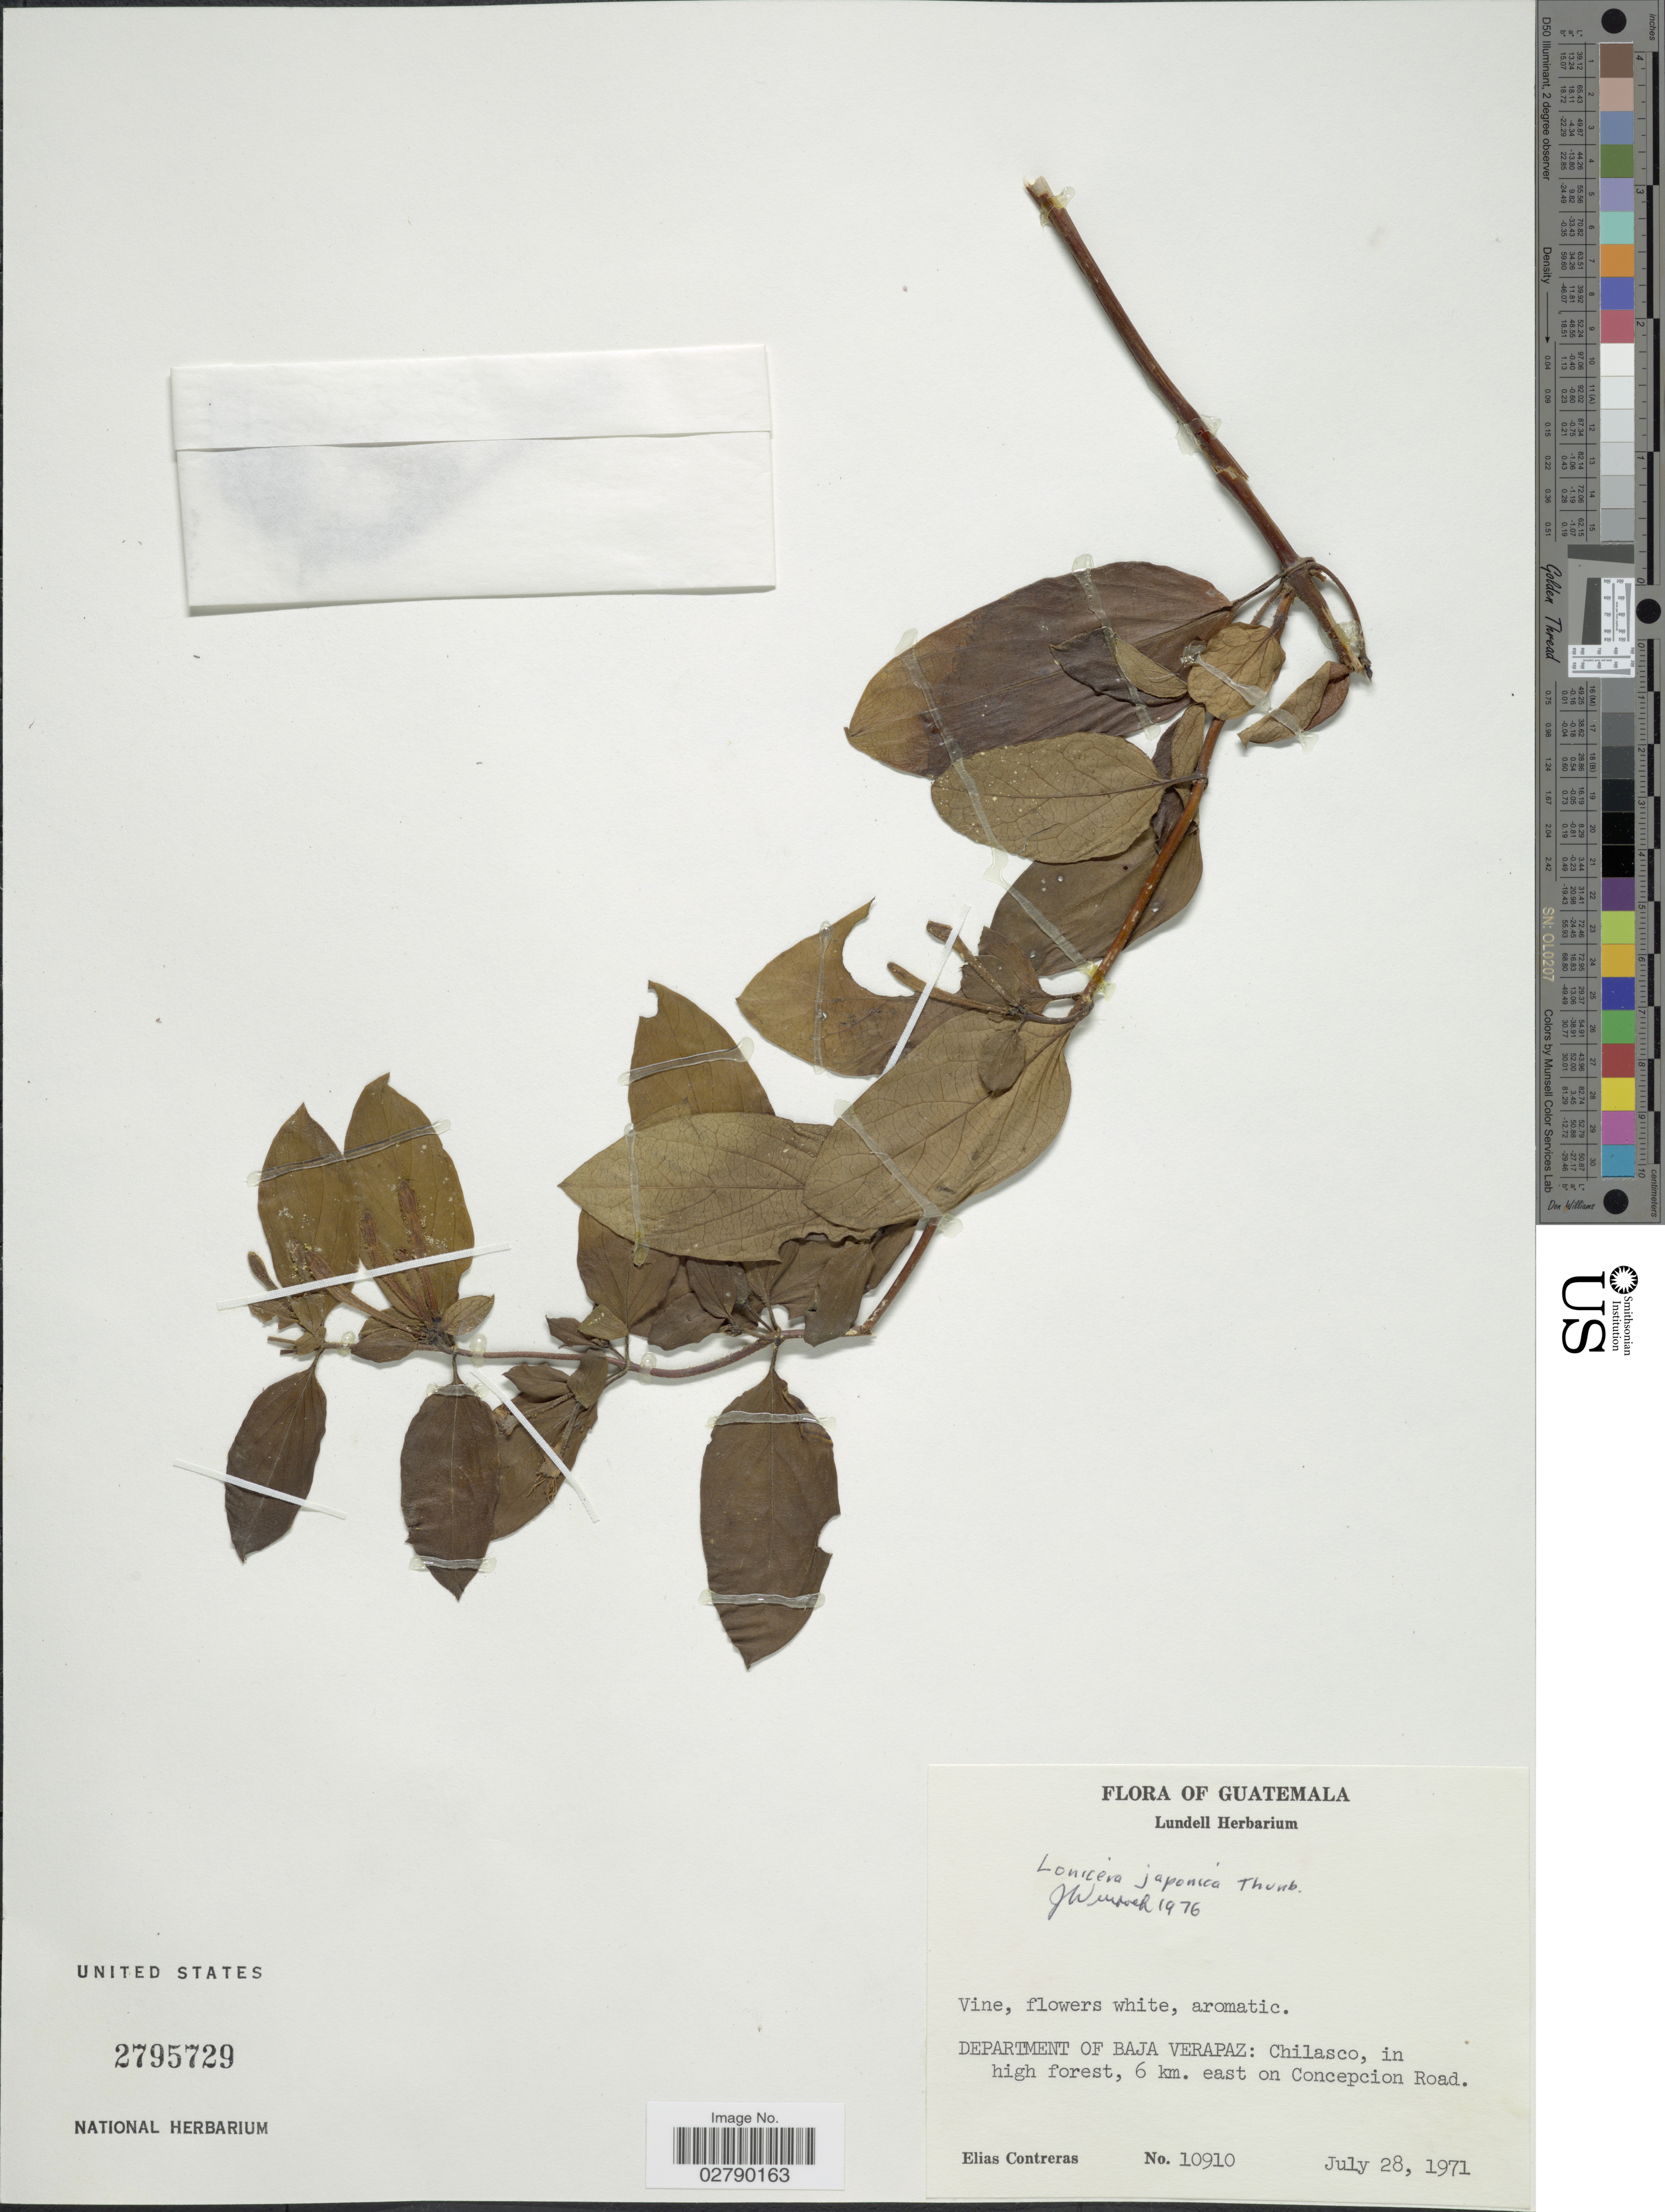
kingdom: Plantae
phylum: Tracheophyta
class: Magnoliopsida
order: Dipsacales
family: Caprifoliaceae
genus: Lonicera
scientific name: Lonicera japonica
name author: Thunb.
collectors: E. Contreras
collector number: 10910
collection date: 1971-07-28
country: Guatemala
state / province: Baja Verapaz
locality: Department of Baja Verapaz: Chilasco, in high forest, 6 km. east on Concepcion Road.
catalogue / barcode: US 2795729